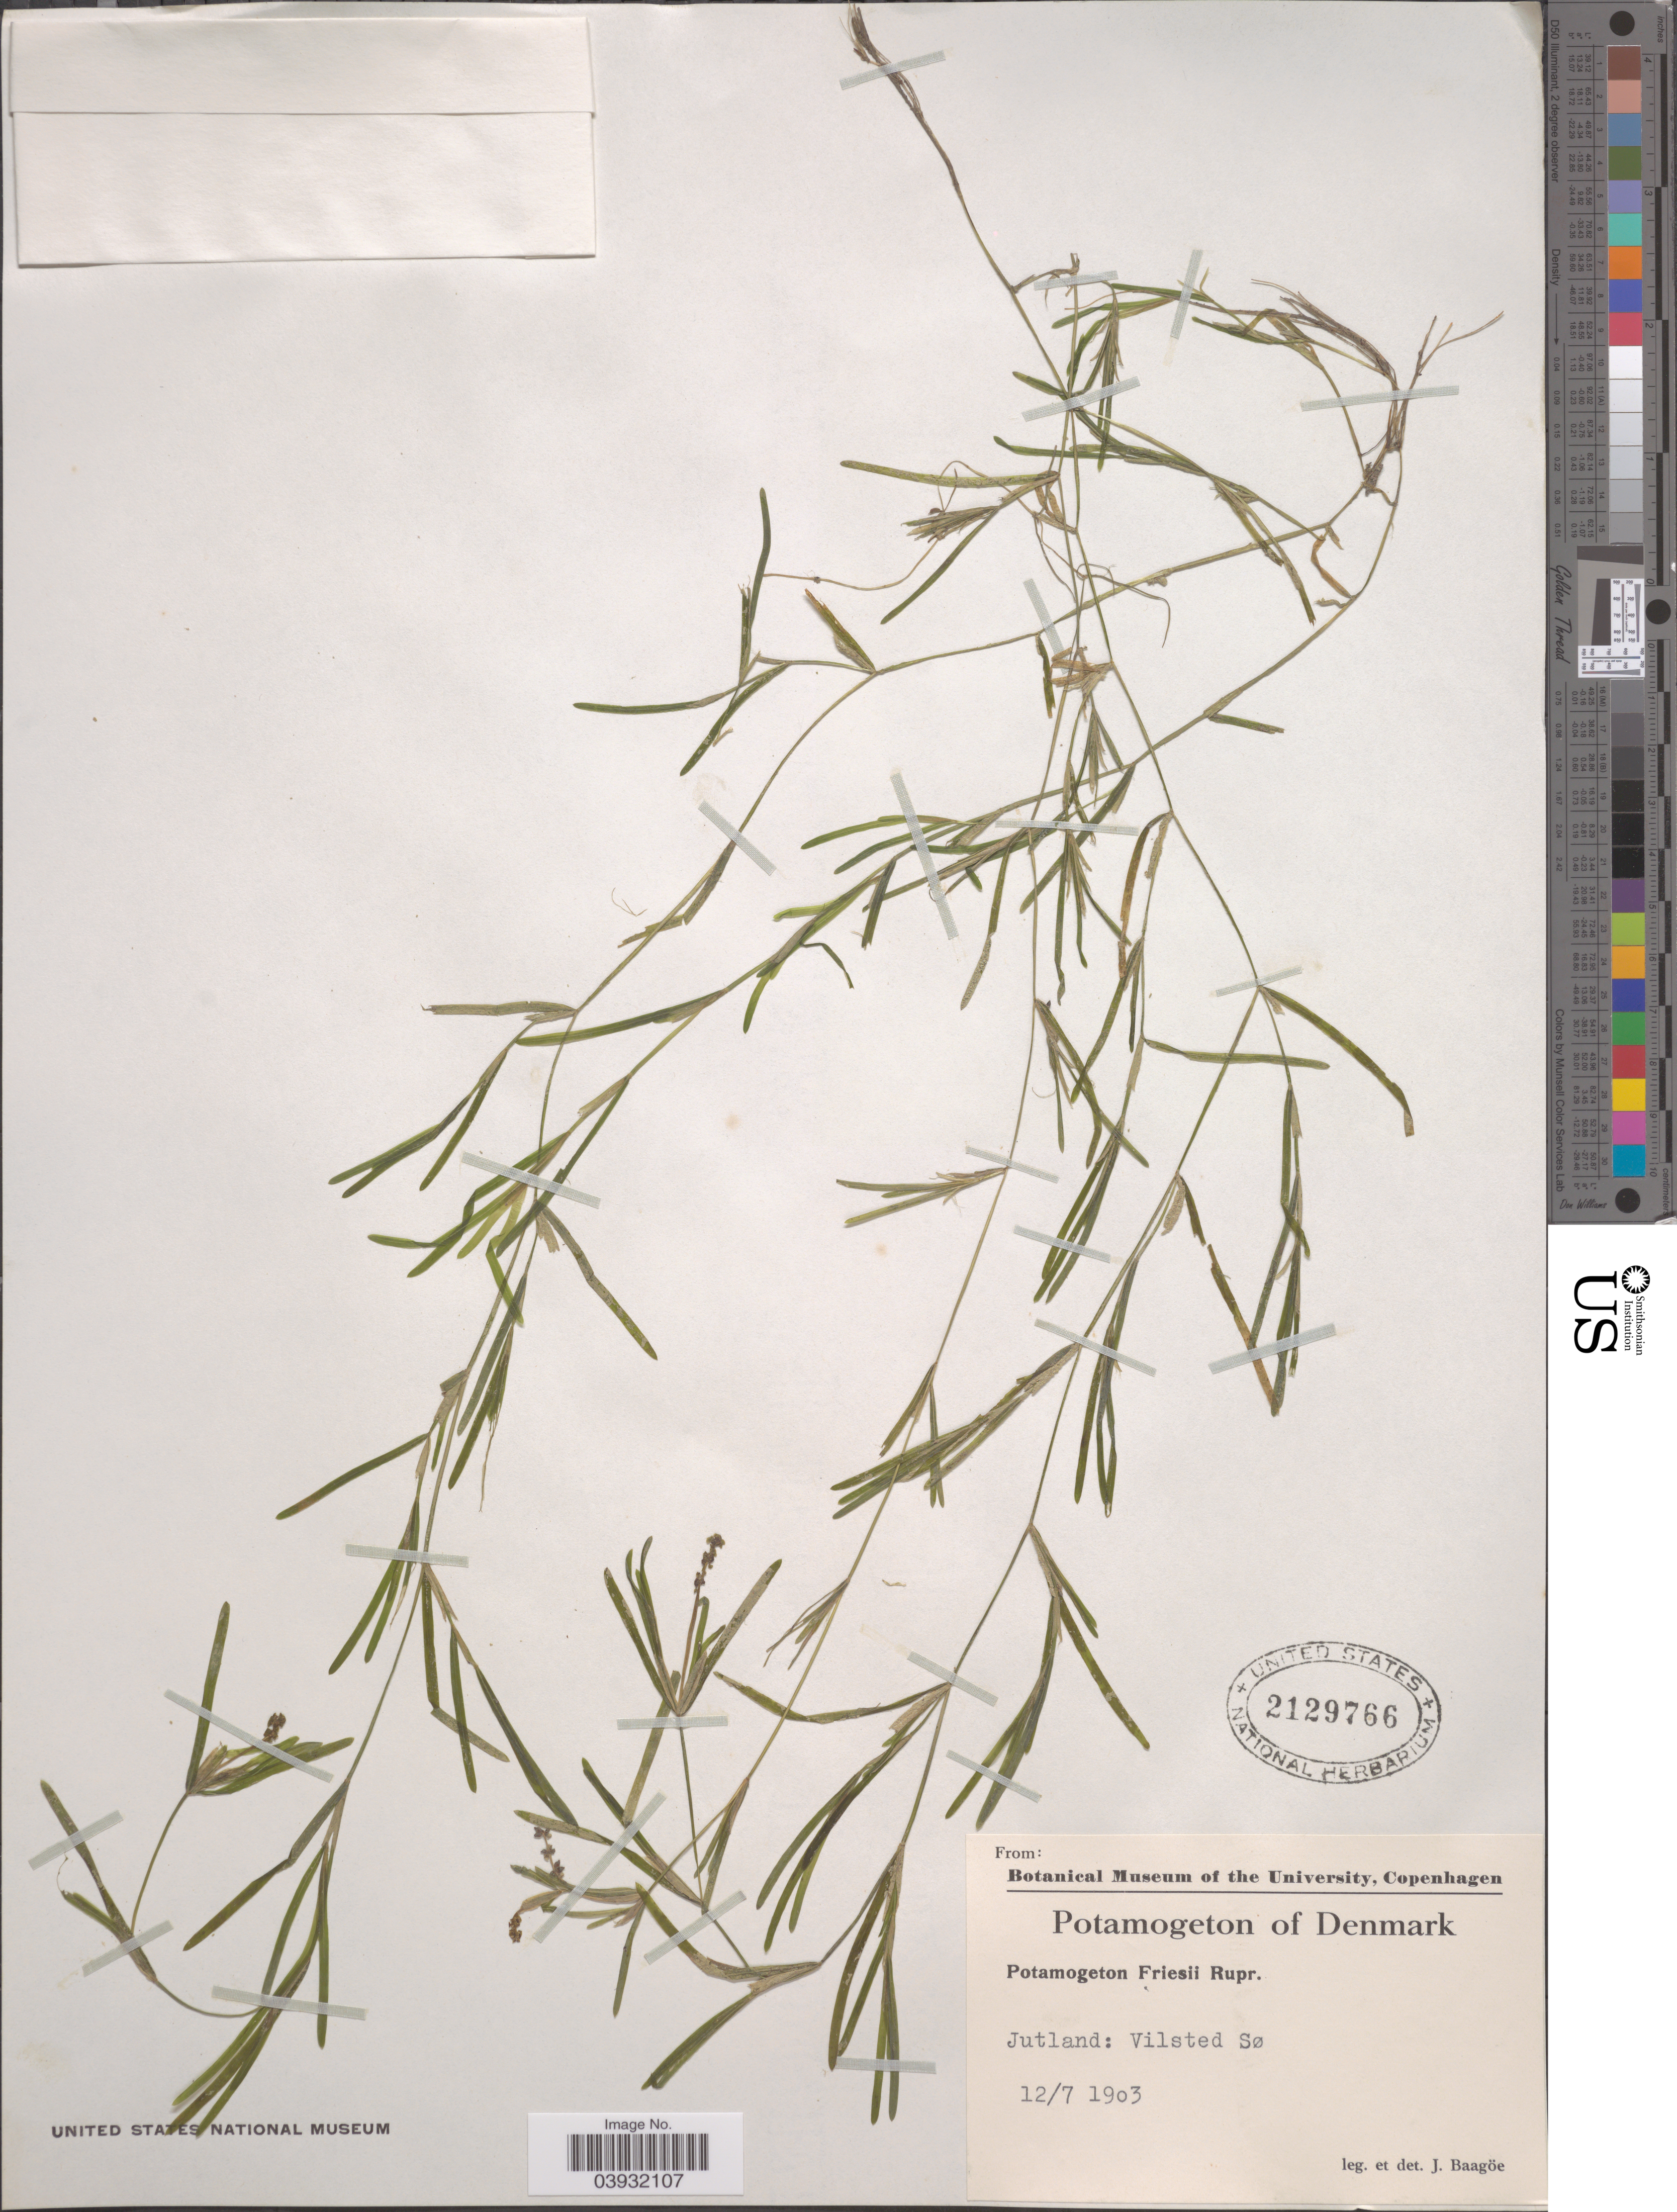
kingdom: Plantae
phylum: Tracheophyta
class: Liliopsida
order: Alismatales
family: Potamogetonaceae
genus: Potamogeton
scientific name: Potamogeton friesii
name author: Rupr.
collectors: J. Baagoe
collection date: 1903-07-12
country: Denmark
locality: Jutland: Vilsted Sø.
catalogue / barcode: US 2129766